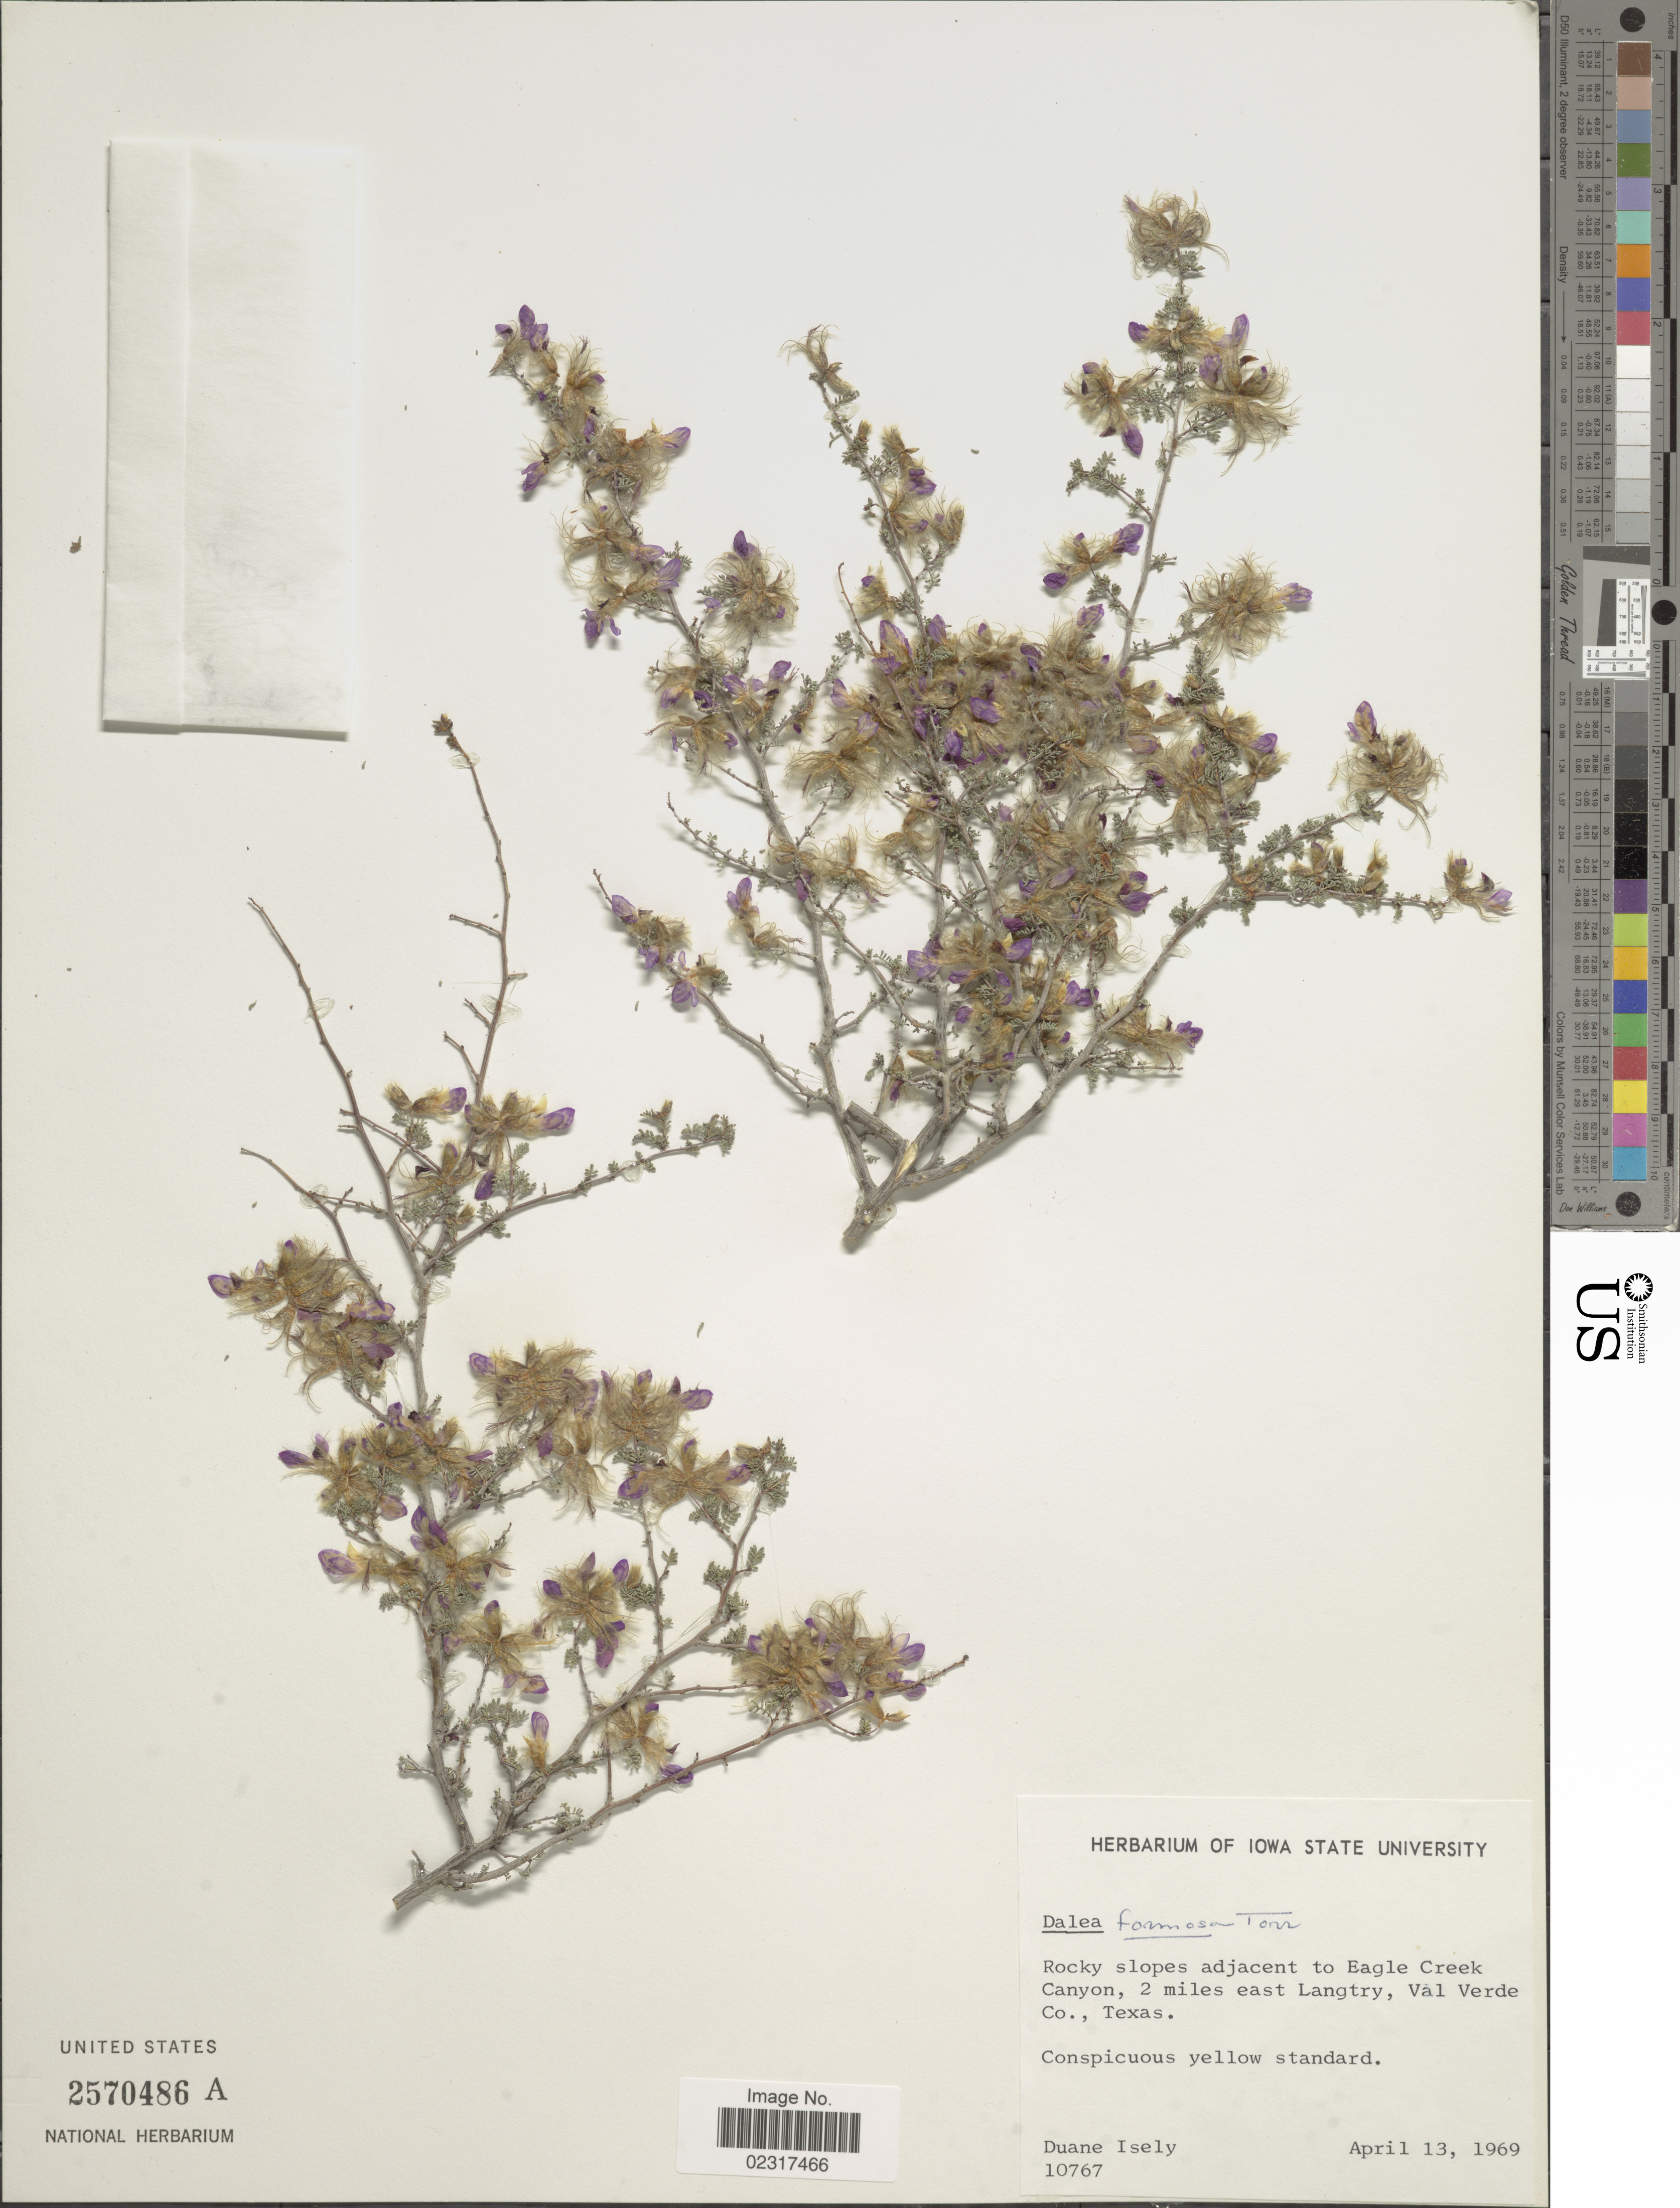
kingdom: Plantae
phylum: Tracheophyta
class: Magnoliopsida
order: Fabales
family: Fabaceae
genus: Dalea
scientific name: Dalea formosa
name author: Torr.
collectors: D. Isely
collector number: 10767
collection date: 1969-04-13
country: United States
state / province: Texas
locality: Rocky slopes adjacent to Eagle Creek Canyon, 2 miles east of Langtry, Val Verde Co.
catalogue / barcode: US 2570486A